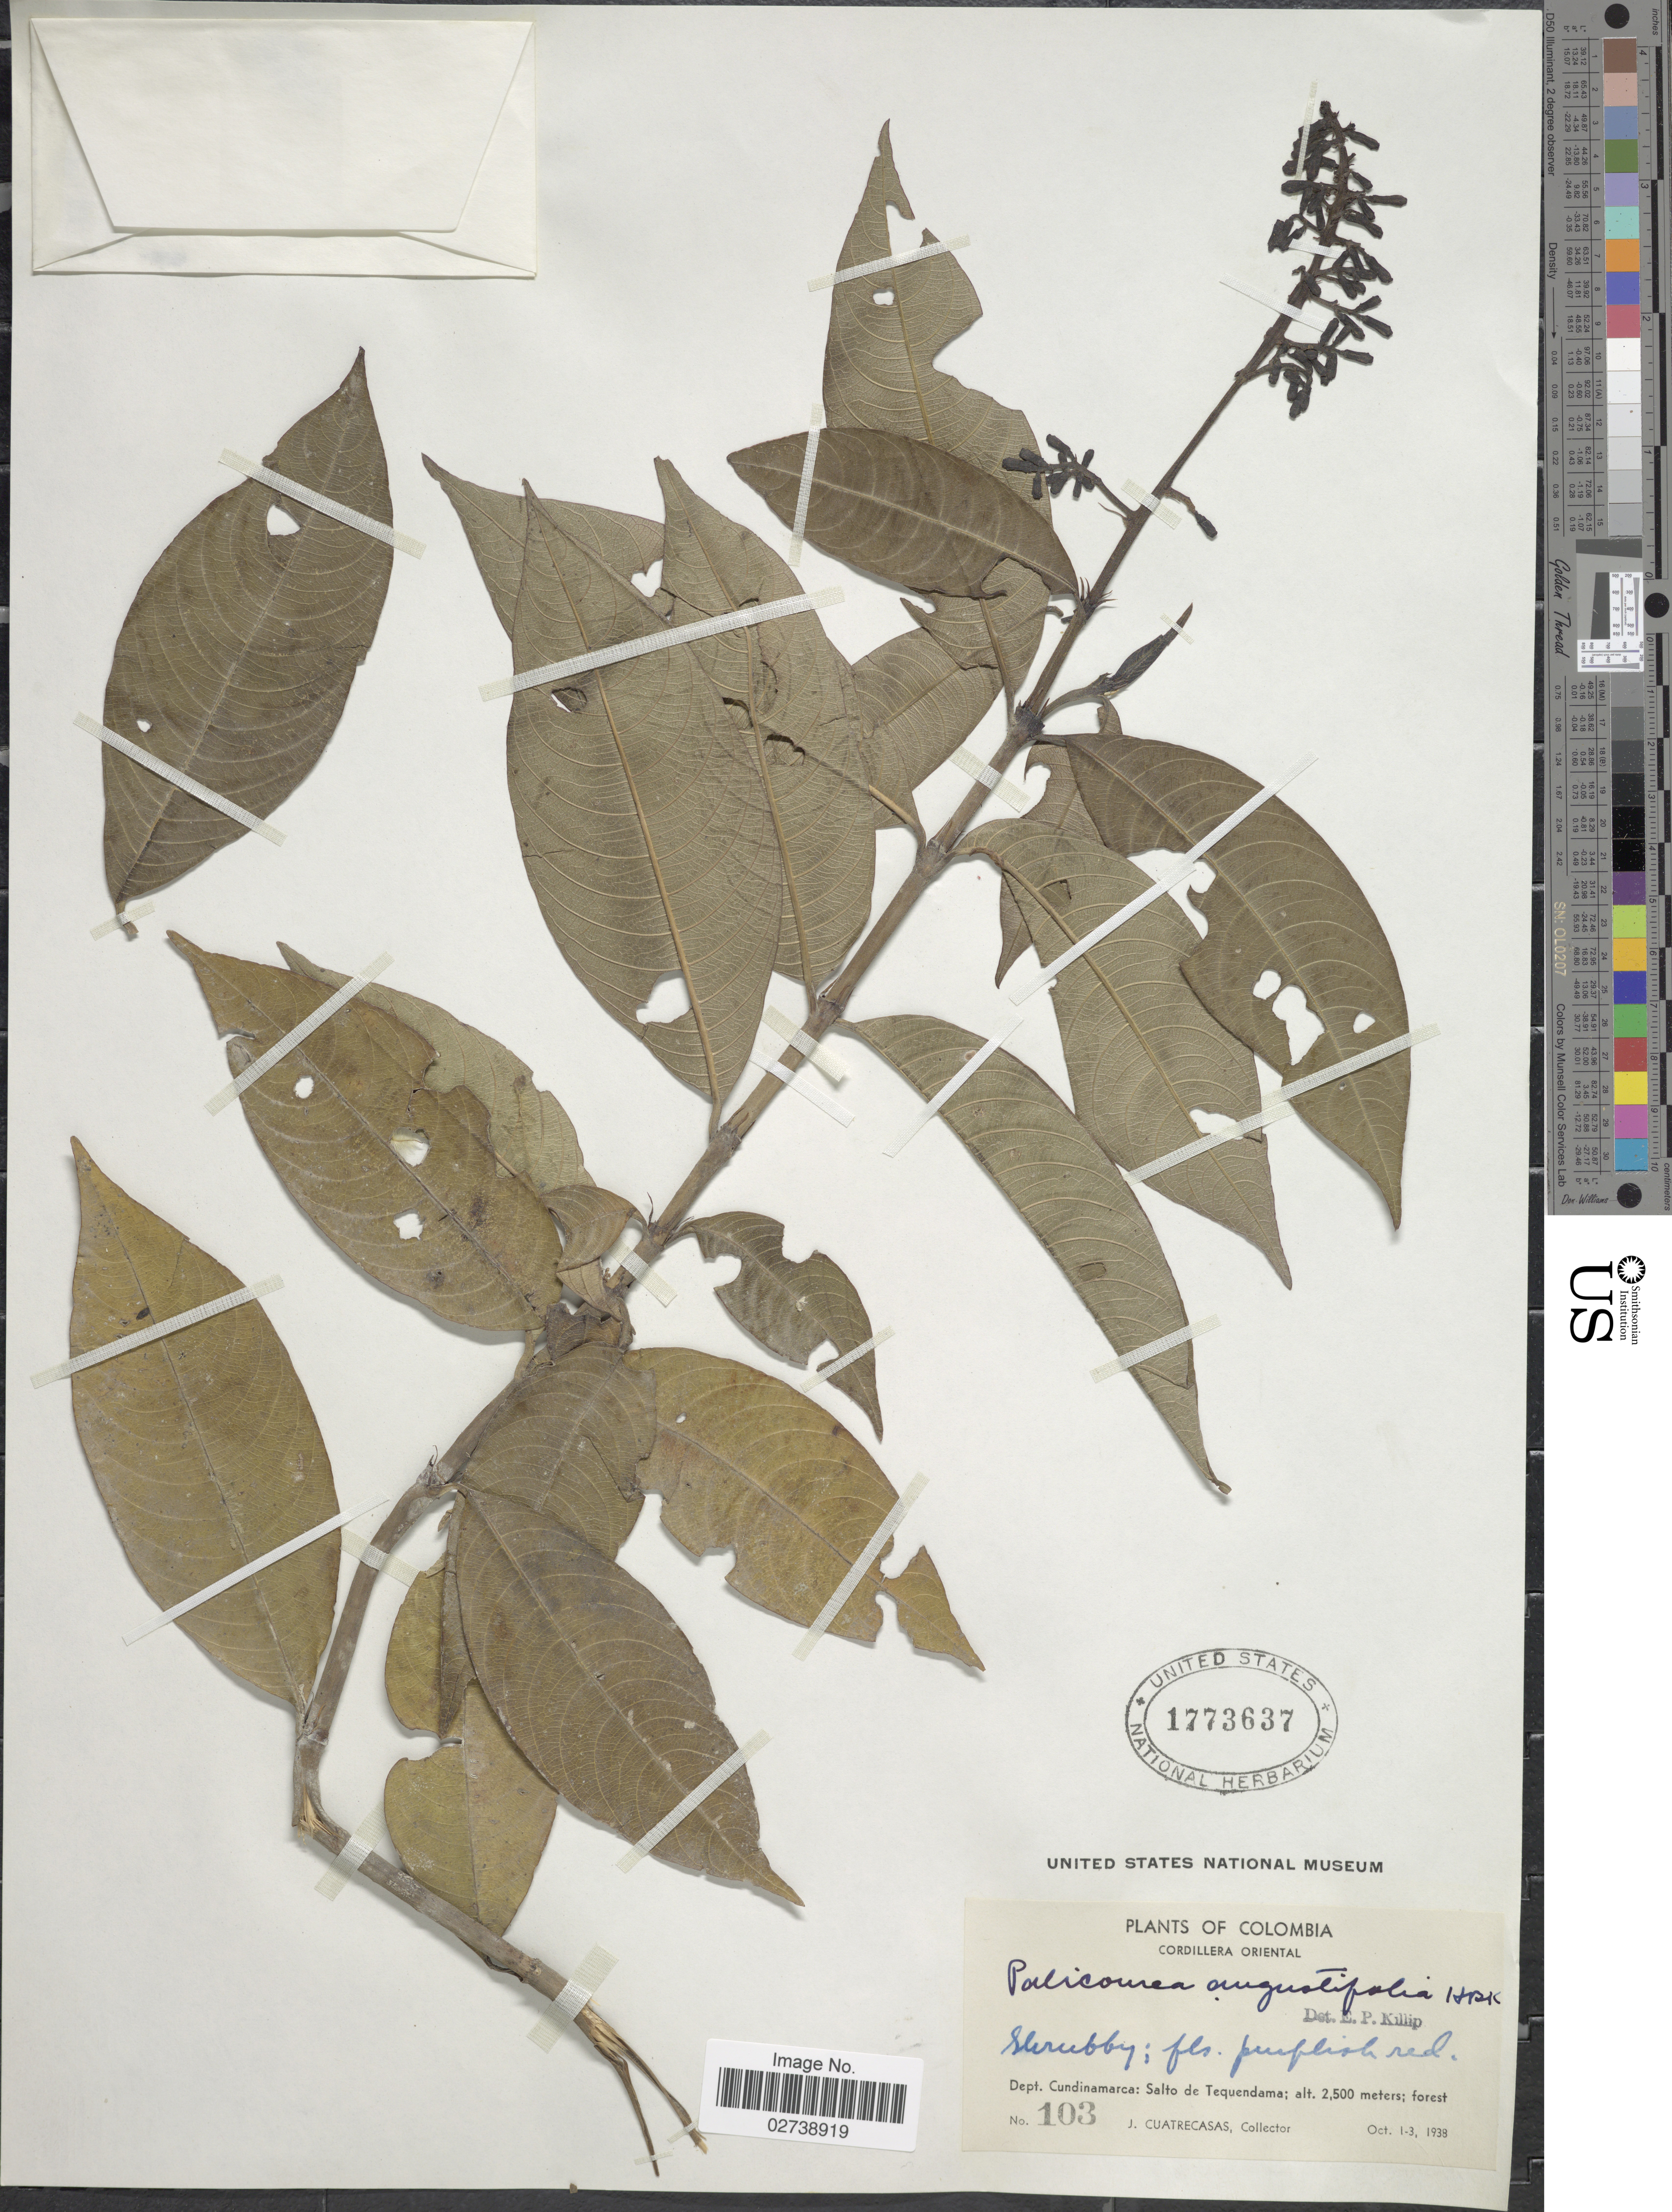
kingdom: Plantae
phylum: Tracheophyta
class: Magnoliopsida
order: Gentianales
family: Rubiaceae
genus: Palicourea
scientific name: Palicourea angustifolia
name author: Kunth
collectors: J. Cuatrecasas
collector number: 103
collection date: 1938-10-01/1938-10-03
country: Colombia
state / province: Cundinamarca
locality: Dept. Cundinamarca: Salto de Tequendama. Cordillera Oriental.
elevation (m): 2500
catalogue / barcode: US 1773637